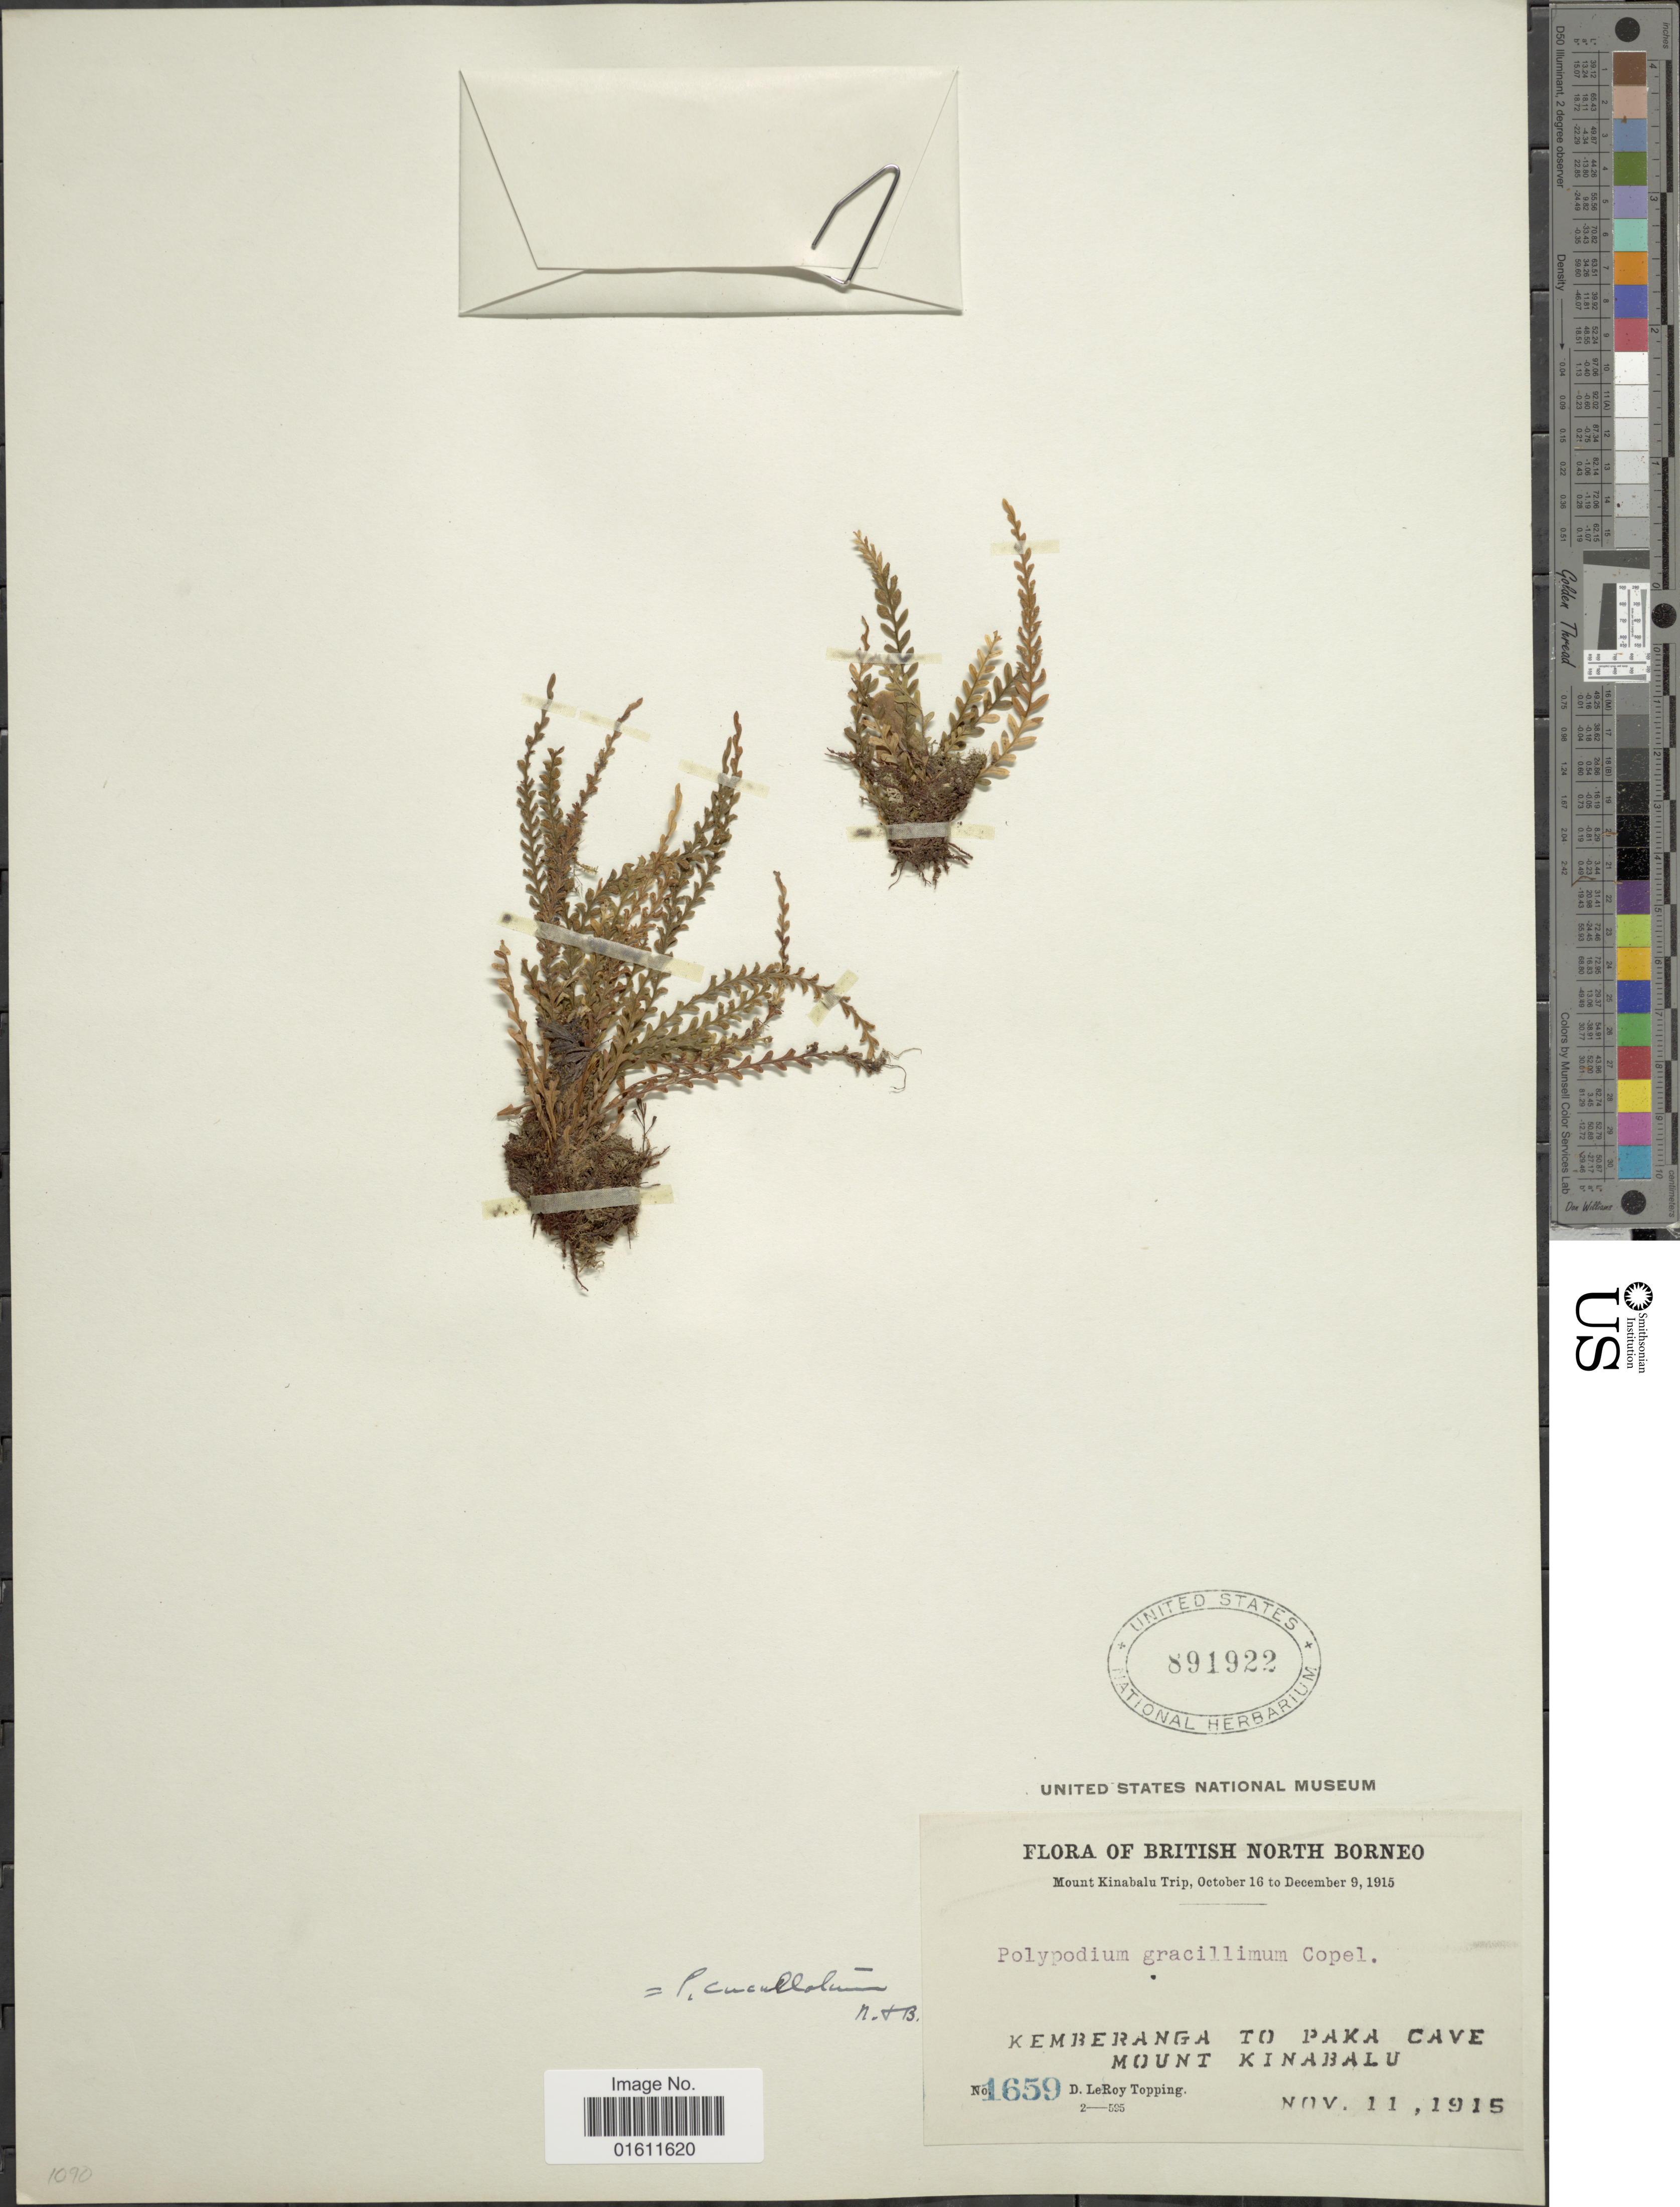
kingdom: Plantae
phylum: Tracheophyta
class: Polypodiopsida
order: Polypodiales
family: Polypodiaceae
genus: Prosaptia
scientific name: Prosaptia cucullatus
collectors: D. L. Topping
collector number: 1659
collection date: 1915-11-11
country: Malaysia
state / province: Sabah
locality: Mount Kinabalu, British North Borneo, Kemberanga to Paka Cave.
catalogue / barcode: US 891922